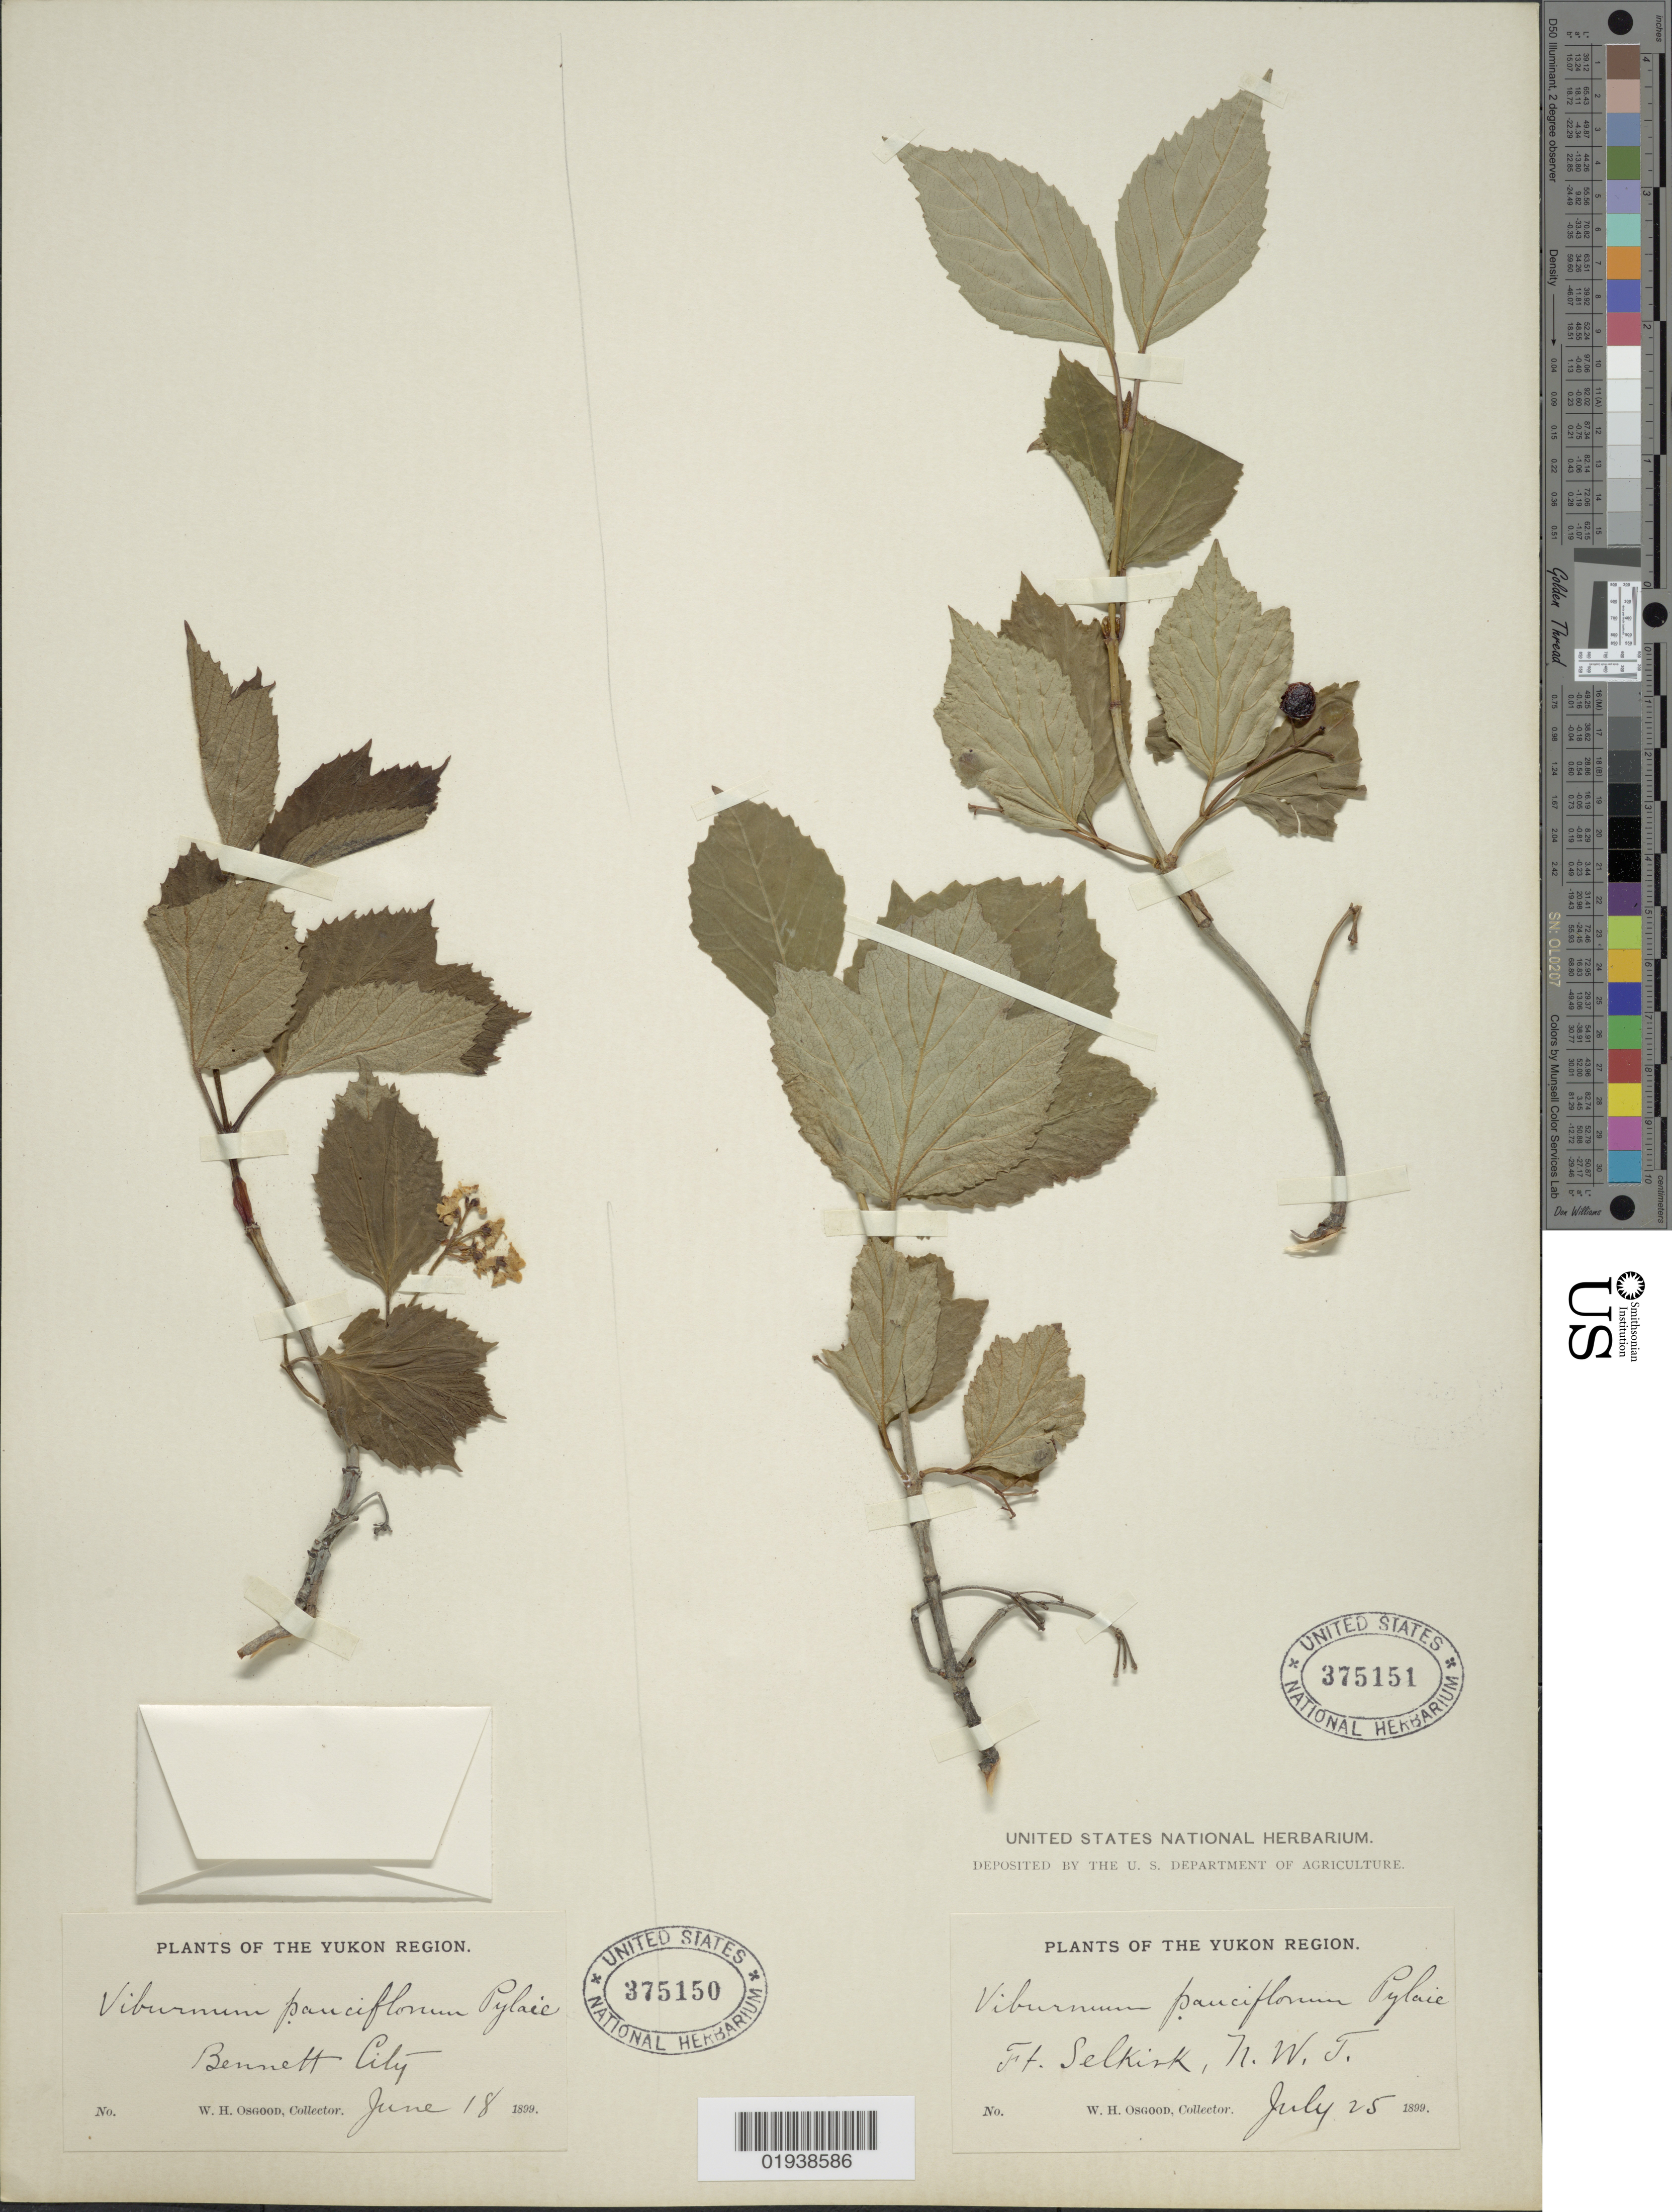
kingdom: Plantae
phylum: Tracheophyta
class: Magnoliopsida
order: Dipsacales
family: Viburnaceae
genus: Viburnum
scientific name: Viburnum edule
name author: (Michx.) Raf.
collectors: W. Osgood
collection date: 1899-07-25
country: Canada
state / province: Northwest Territories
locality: Ft. Selkirk, N.W.T.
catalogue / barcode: US 375151-2